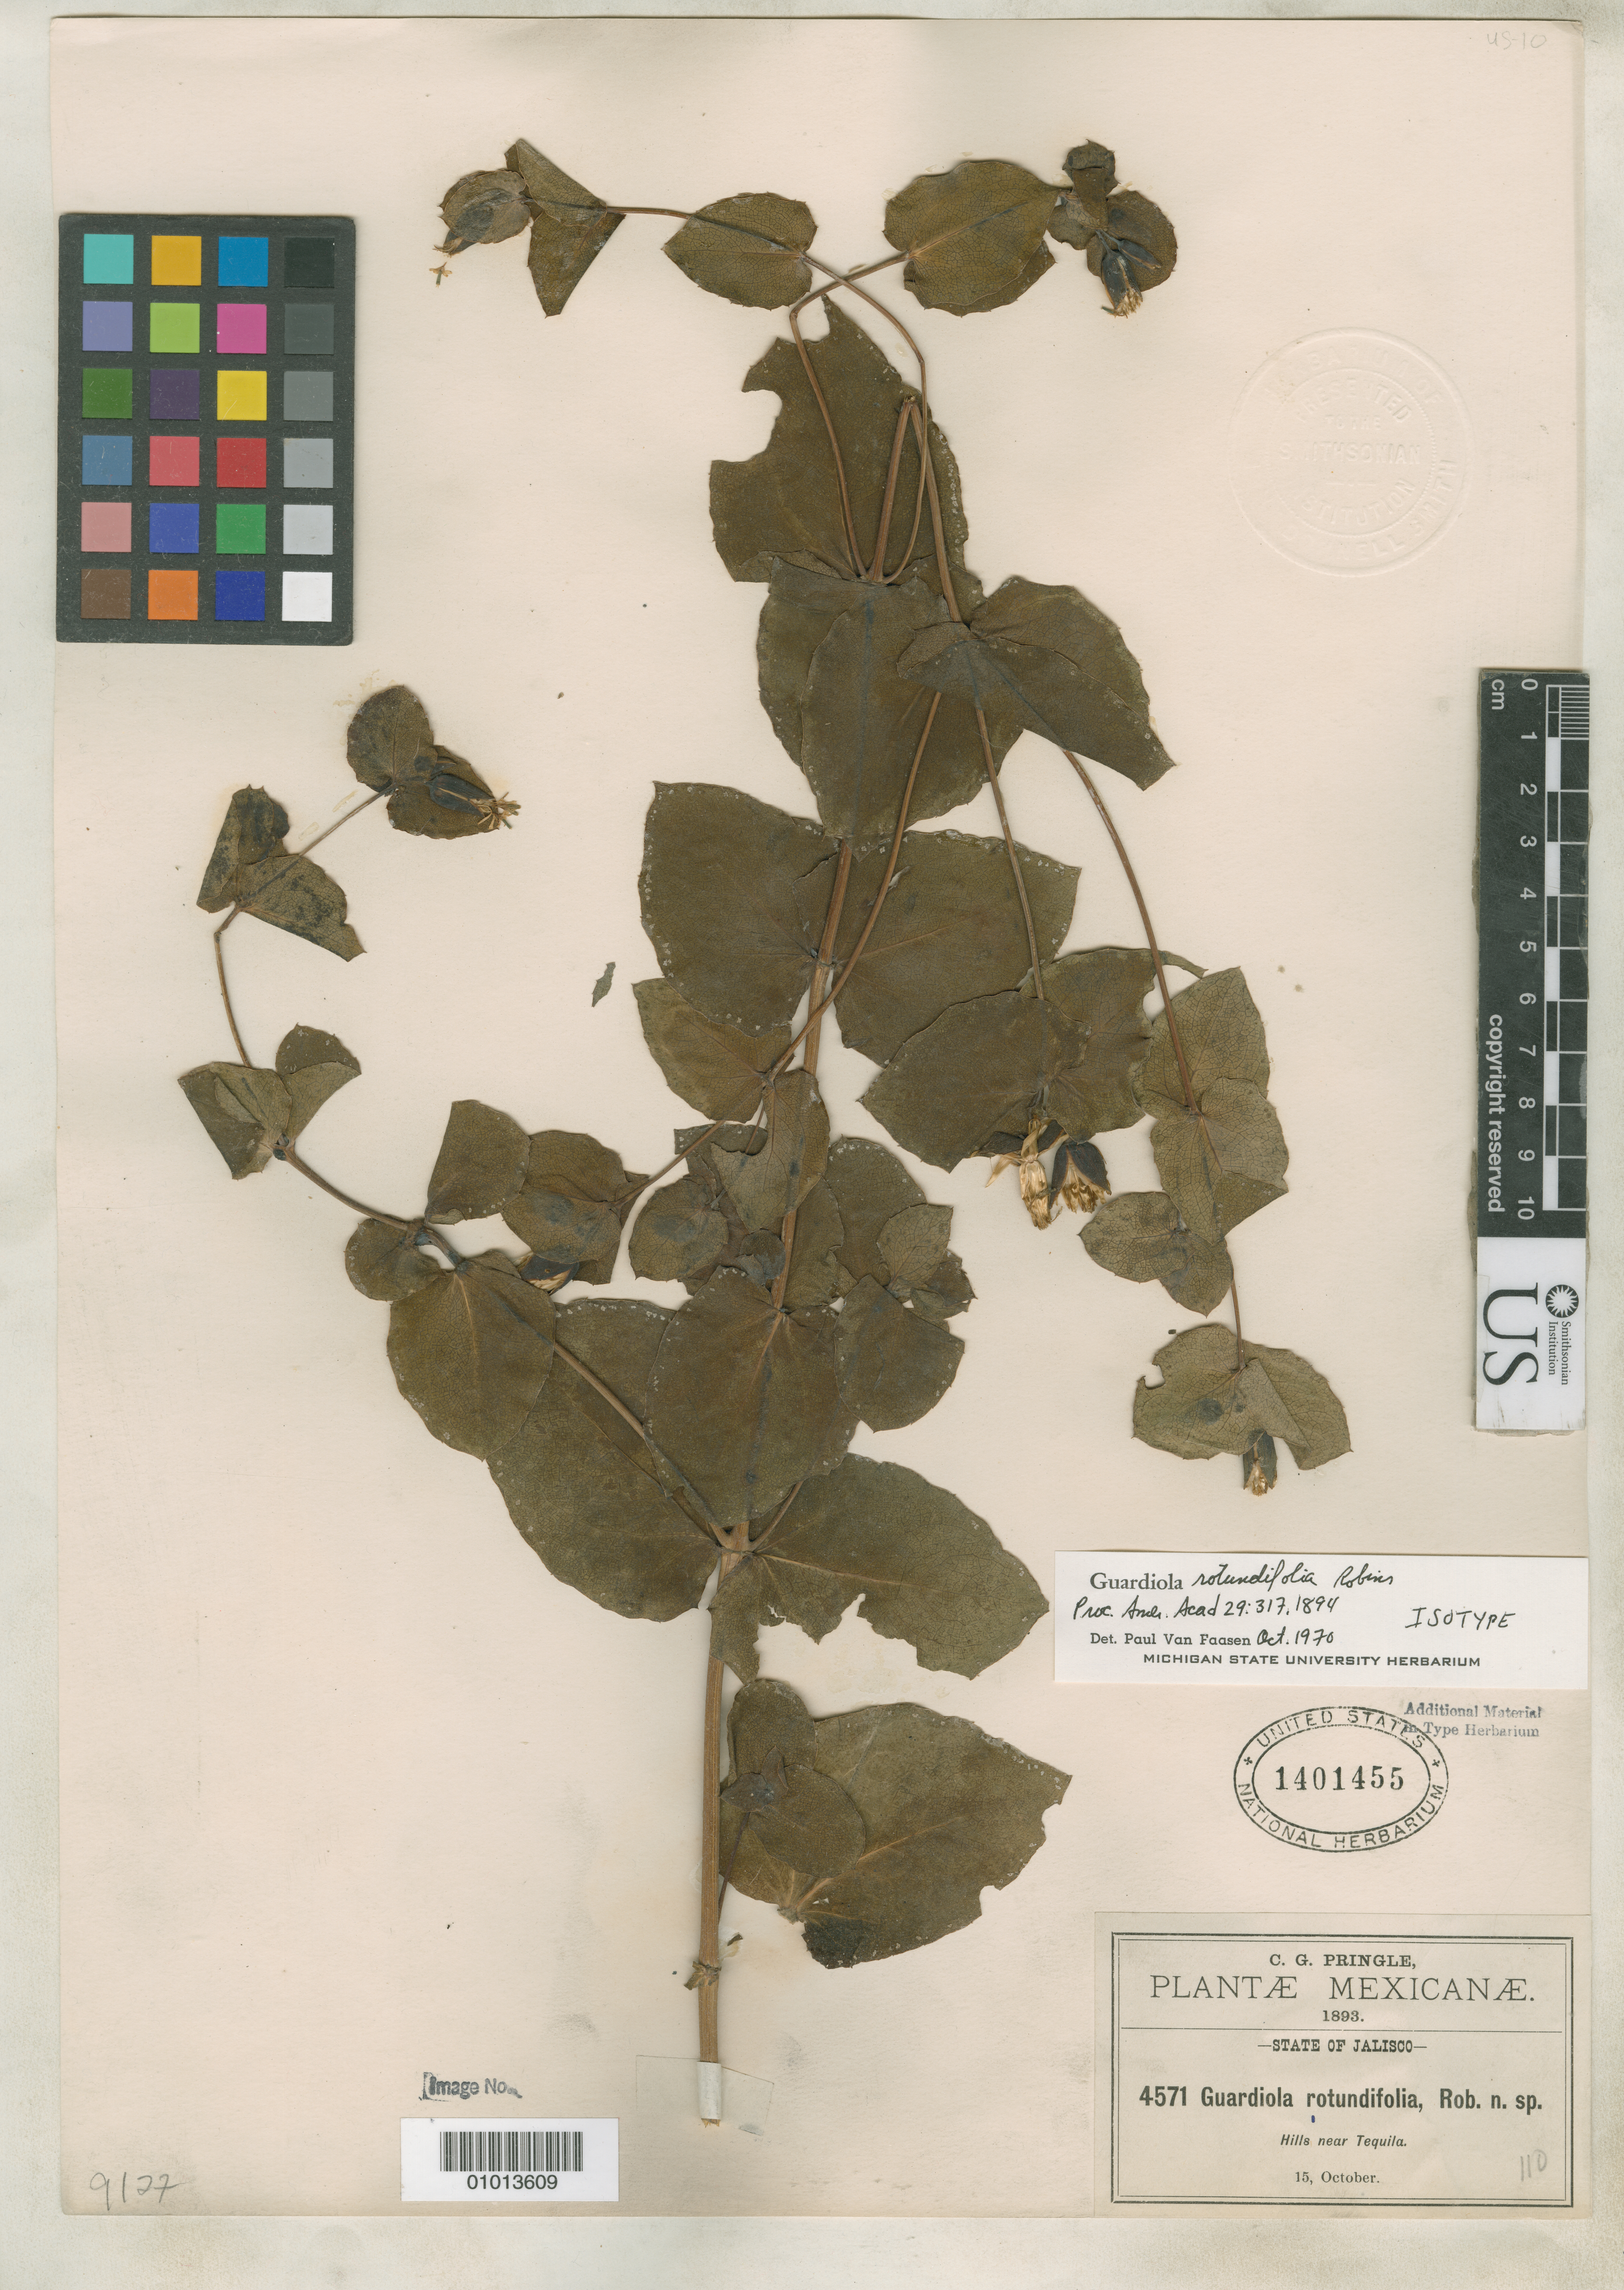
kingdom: Plantae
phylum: Tracheophyta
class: Magnoliopsida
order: Asterales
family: Asteraceae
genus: Guardiola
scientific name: Guardiola rotundifolia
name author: B.L. Rob.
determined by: Van Faasen, P.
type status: Isotype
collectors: C. G. Pringle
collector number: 4571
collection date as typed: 15 Oct 1893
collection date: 1893-10-15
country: Mexico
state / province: Jalisco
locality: Hills near Tequila.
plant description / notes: Specimen ex John Donnell Smith herbarium.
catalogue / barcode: US 1401455